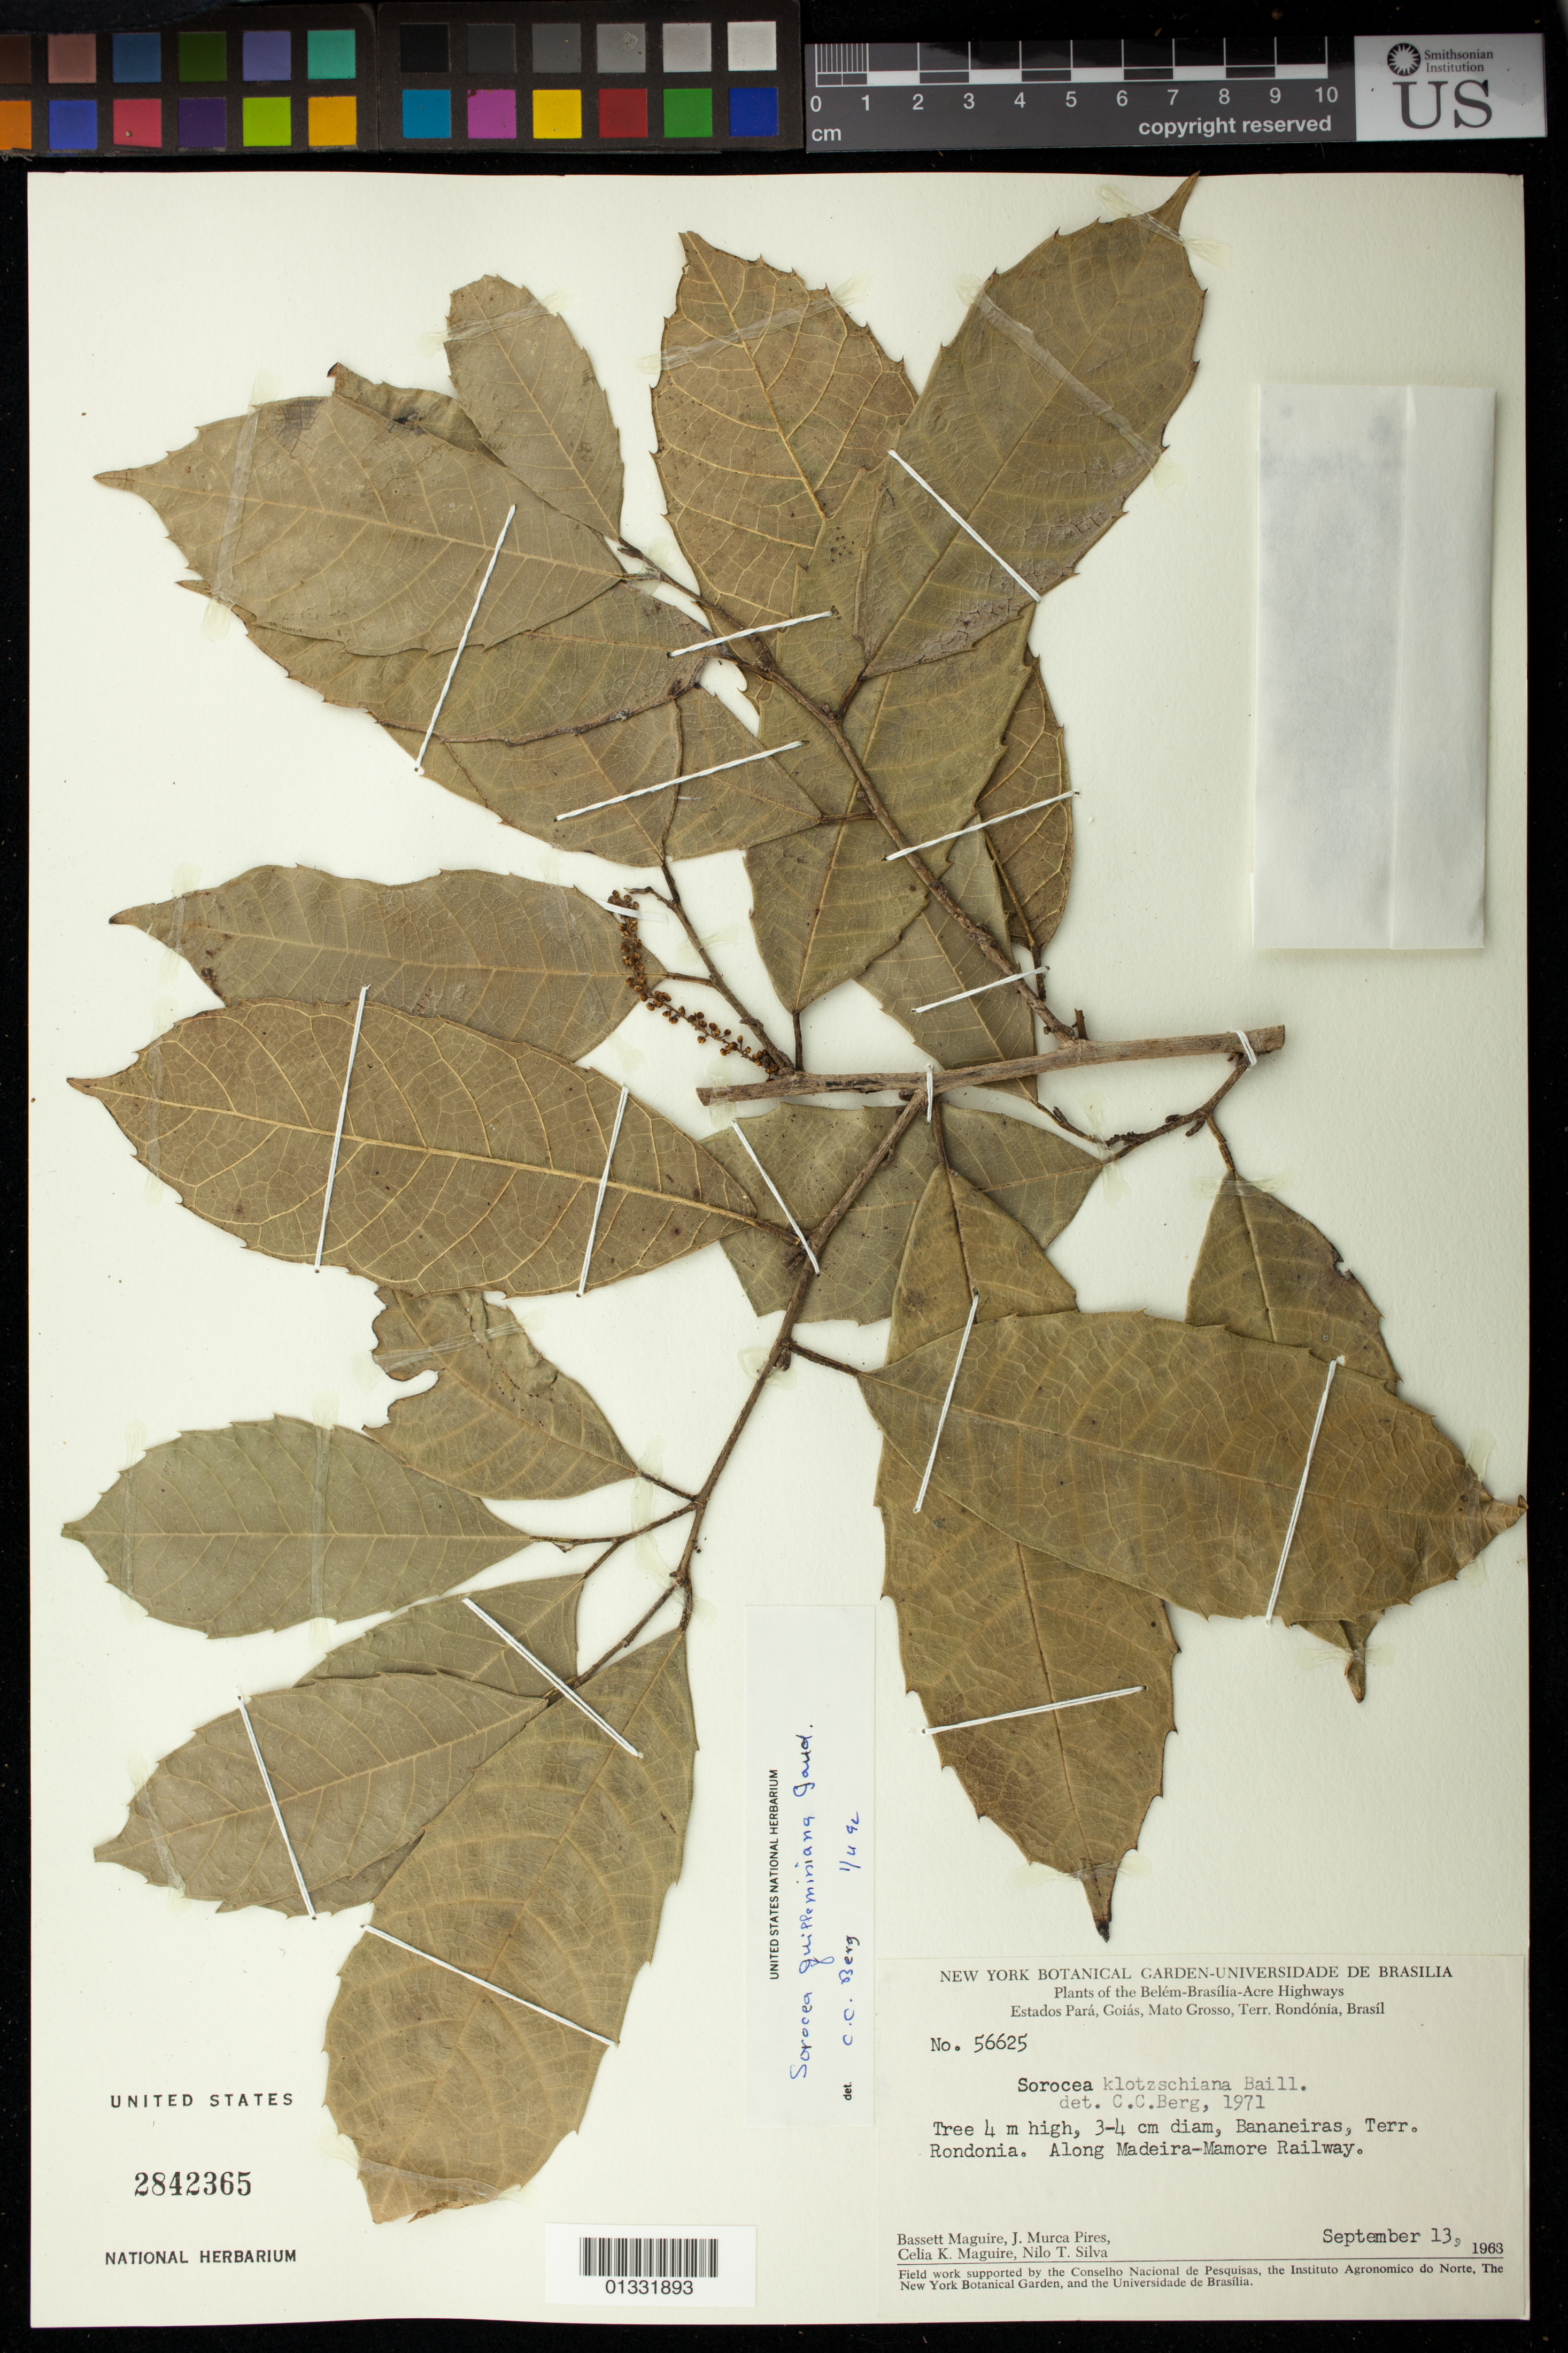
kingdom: Plantae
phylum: Tracheophyta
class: Magnoliopsida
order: Rosales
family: Moraceae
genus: Sorocea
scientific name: Sorocea guilleminiana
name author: Gaudich.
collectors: B. Maguire, J. M. Pires, C. K. Maguire & N. T. Silva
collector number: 56625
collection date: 1963-09-13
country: Brazil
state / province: Rondônia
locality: Bananeiras. Along Madeira - Mamore railway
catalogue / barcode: US 2842365